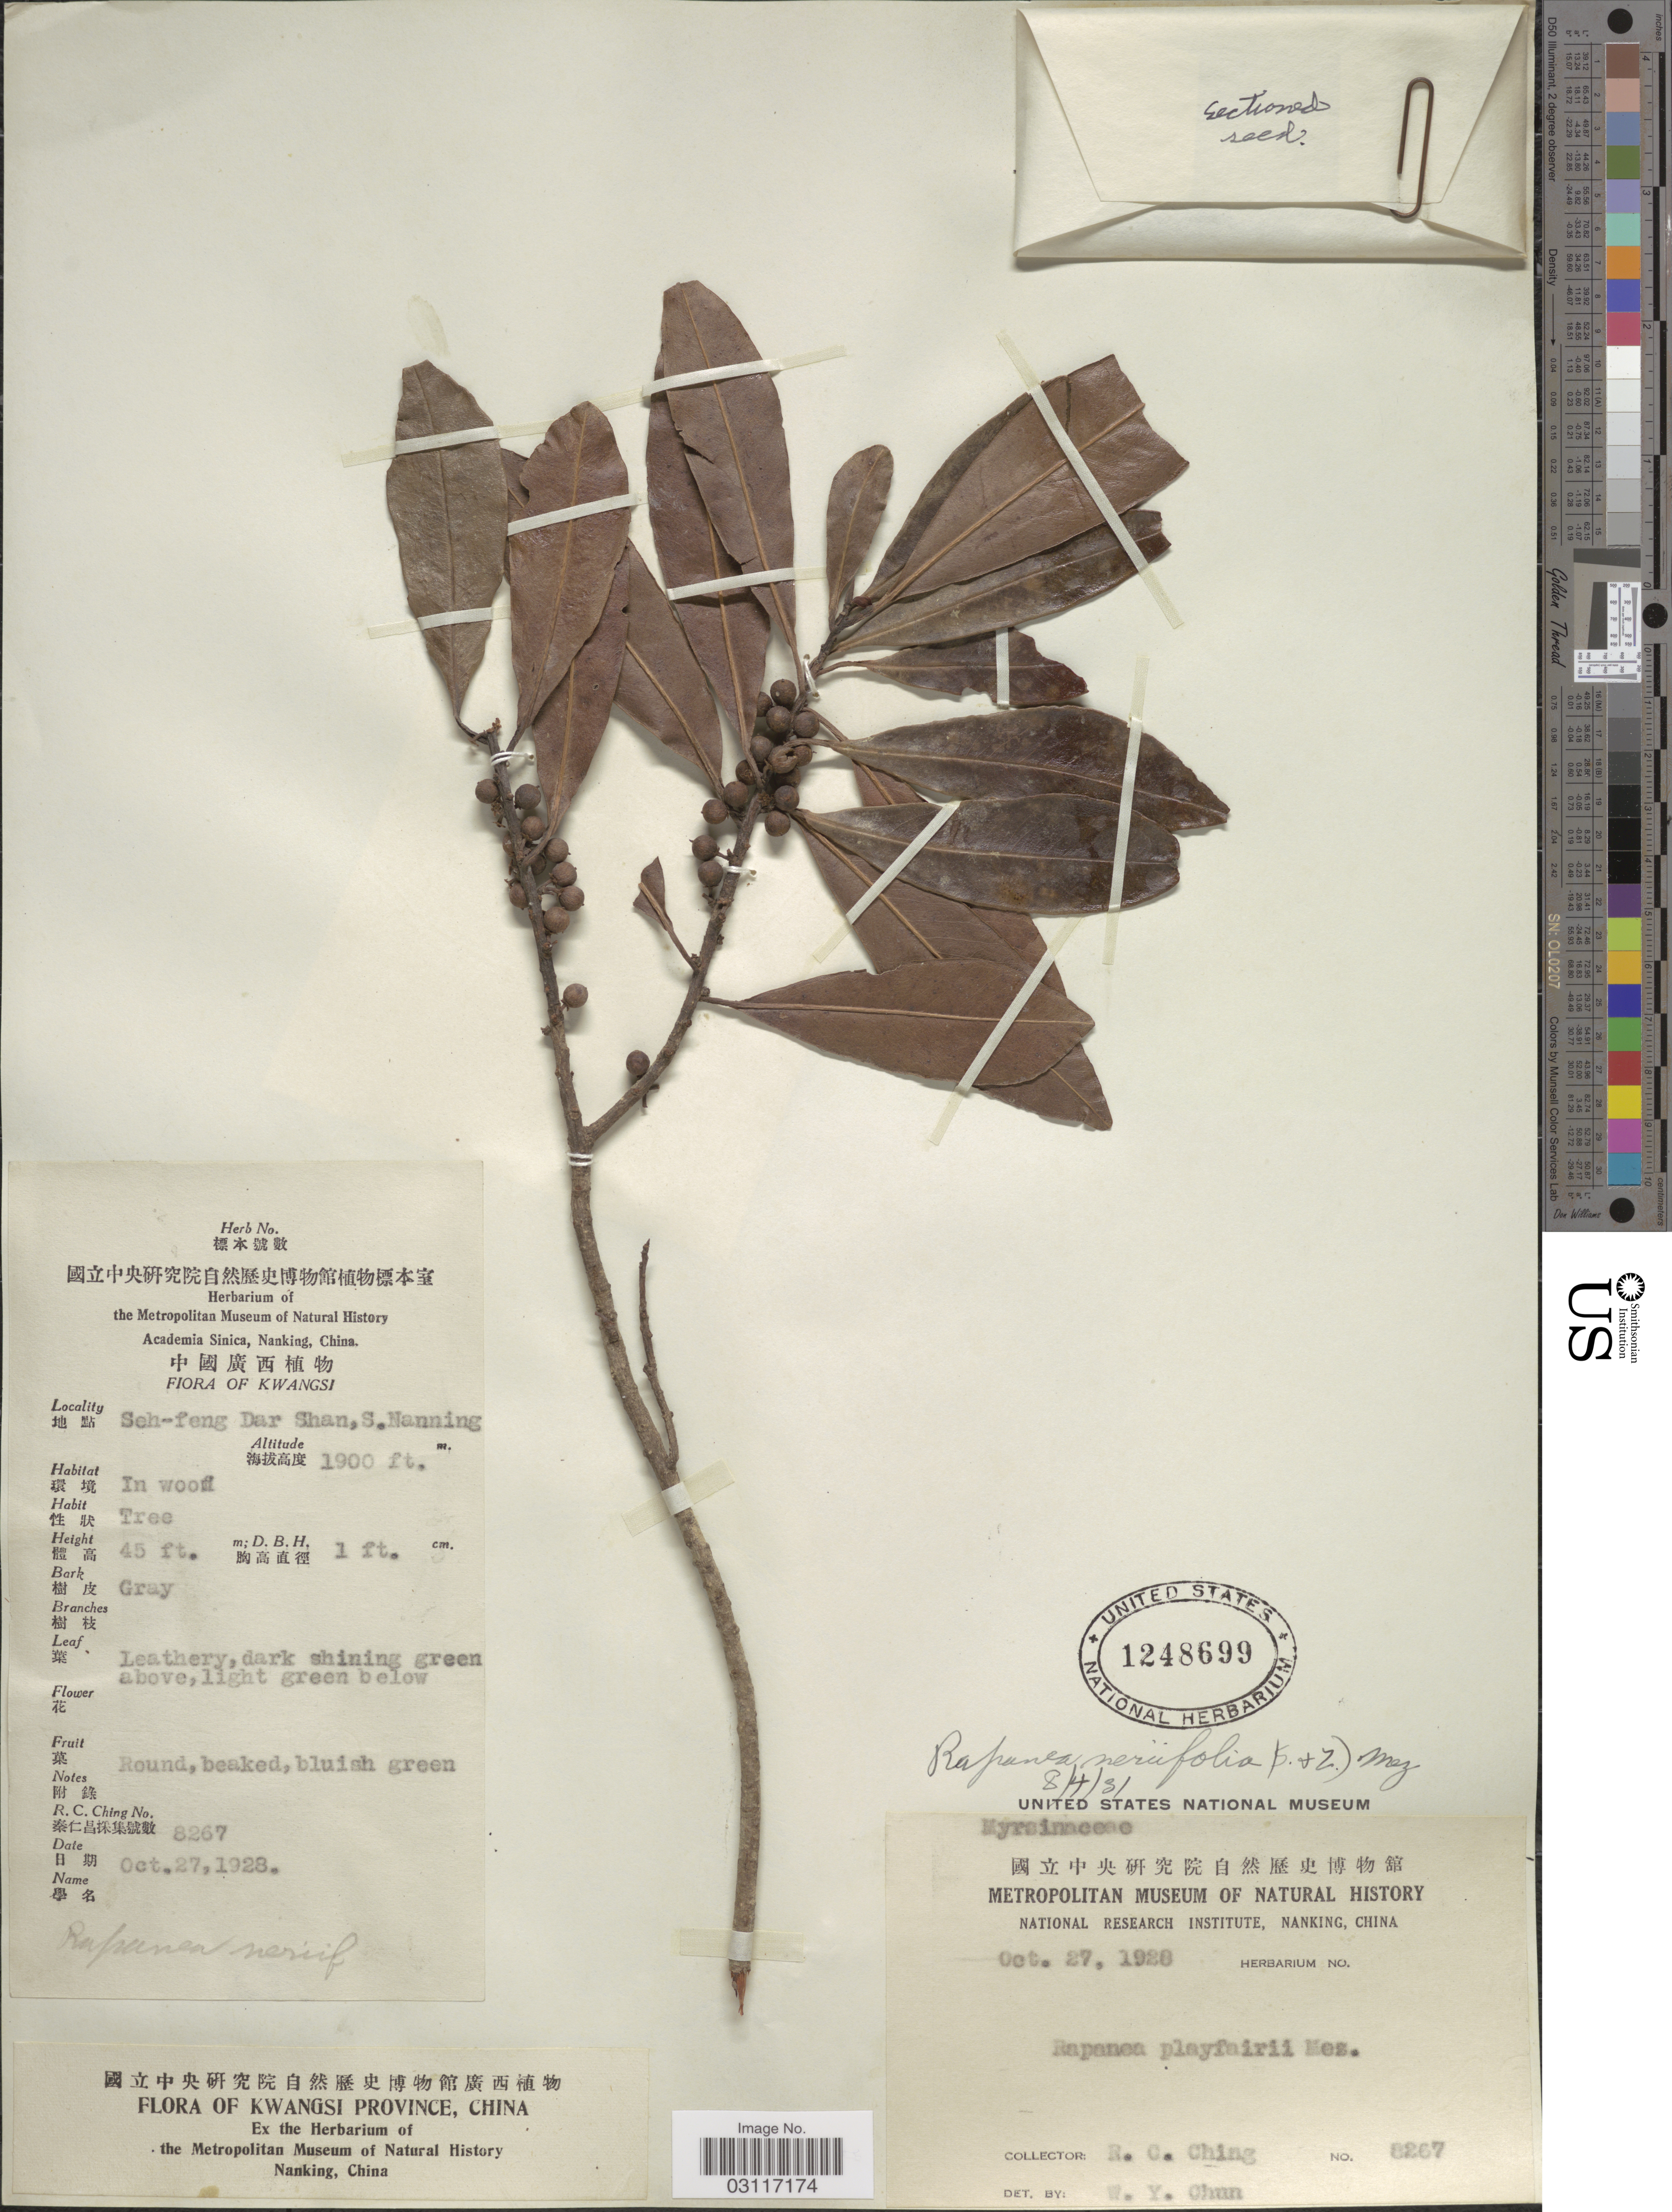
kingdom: Plantae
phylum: Tracheophyta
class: Magnoliopsida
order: Ericales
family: Primulaceae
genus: Myrsine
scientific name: Myrsine seguinii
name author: H. Lév.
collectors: R. C. Ching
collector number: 8267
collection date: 1928-10-27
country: China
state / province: Guangxi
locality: Kwangsi Province. Seh-feng Dar Shan, S. Nanning.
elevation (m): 579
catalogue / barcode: US 1248699